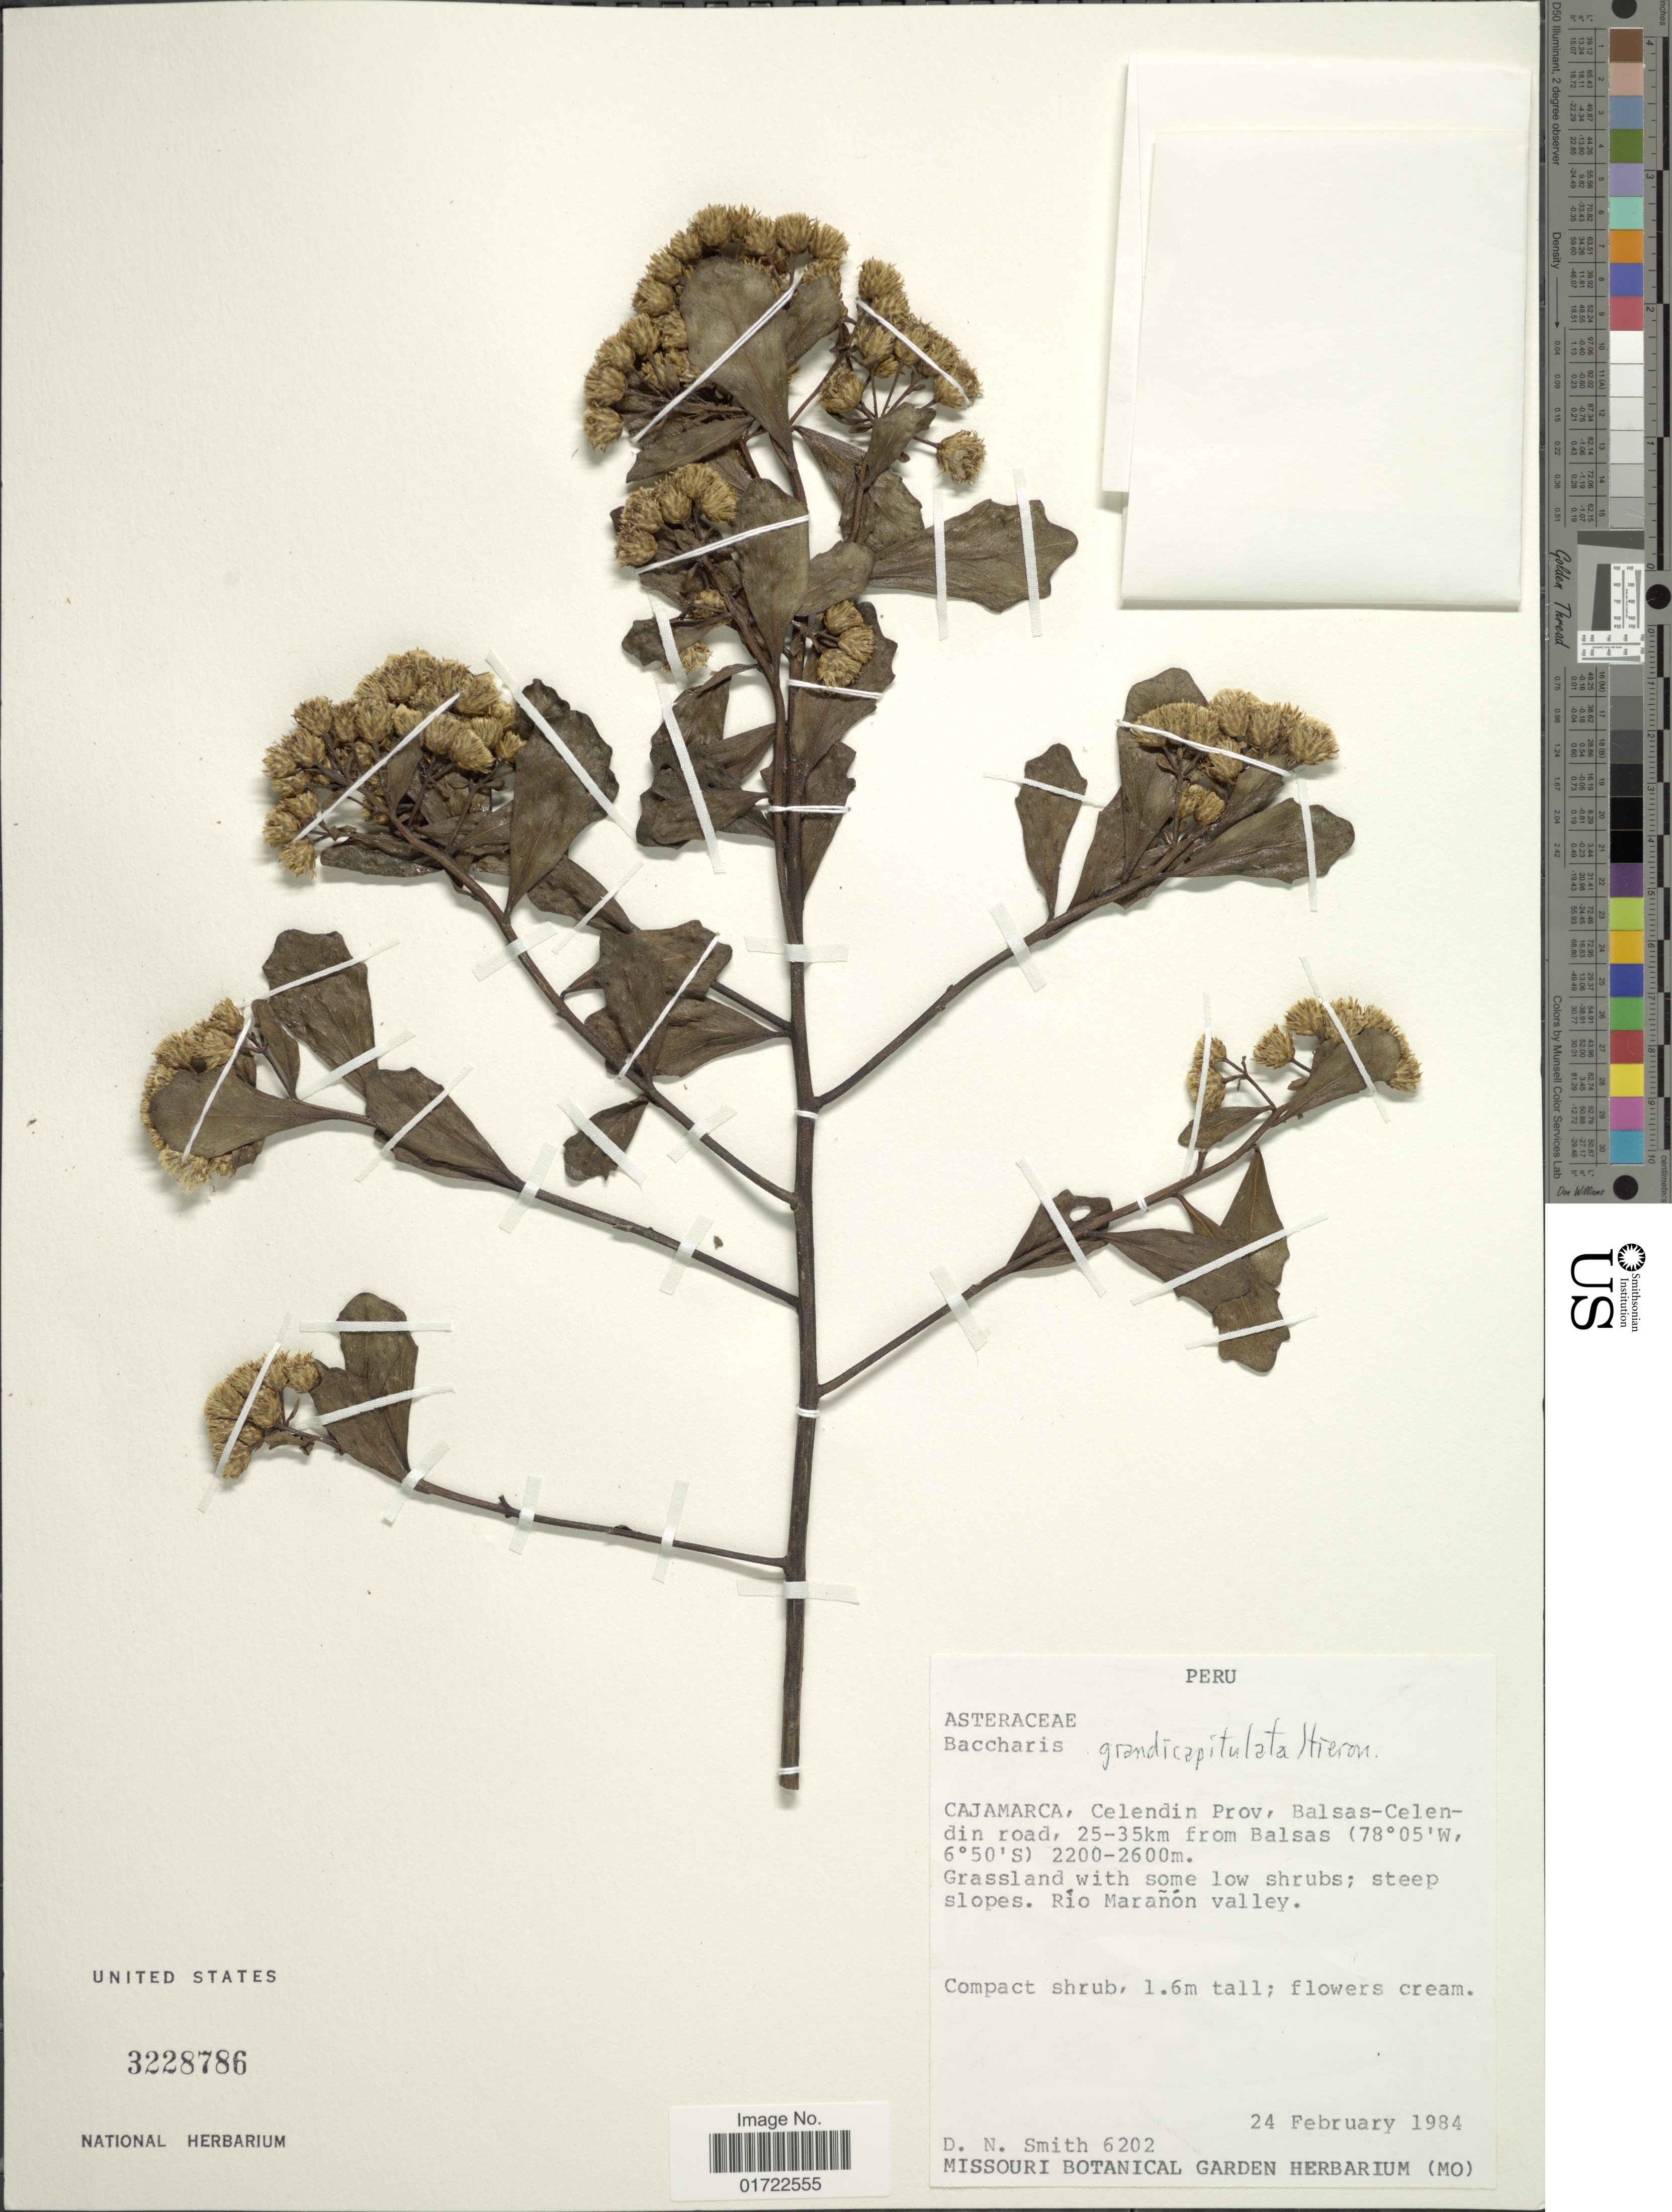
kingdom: Plantae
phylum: Tracheophyta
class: Magnoliopsida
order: Asterales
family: Asteraceae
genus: Baccharis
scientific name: Baccharis grandicapitulata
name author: Hieron.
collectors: D. Smith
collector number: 6202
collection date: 1984-02-24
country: Peru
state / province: Cajamarca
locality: Celendin Prov, Balsas-Celendin road, 25-35 km from Balsas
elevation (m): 2200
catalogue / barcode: US 3228786